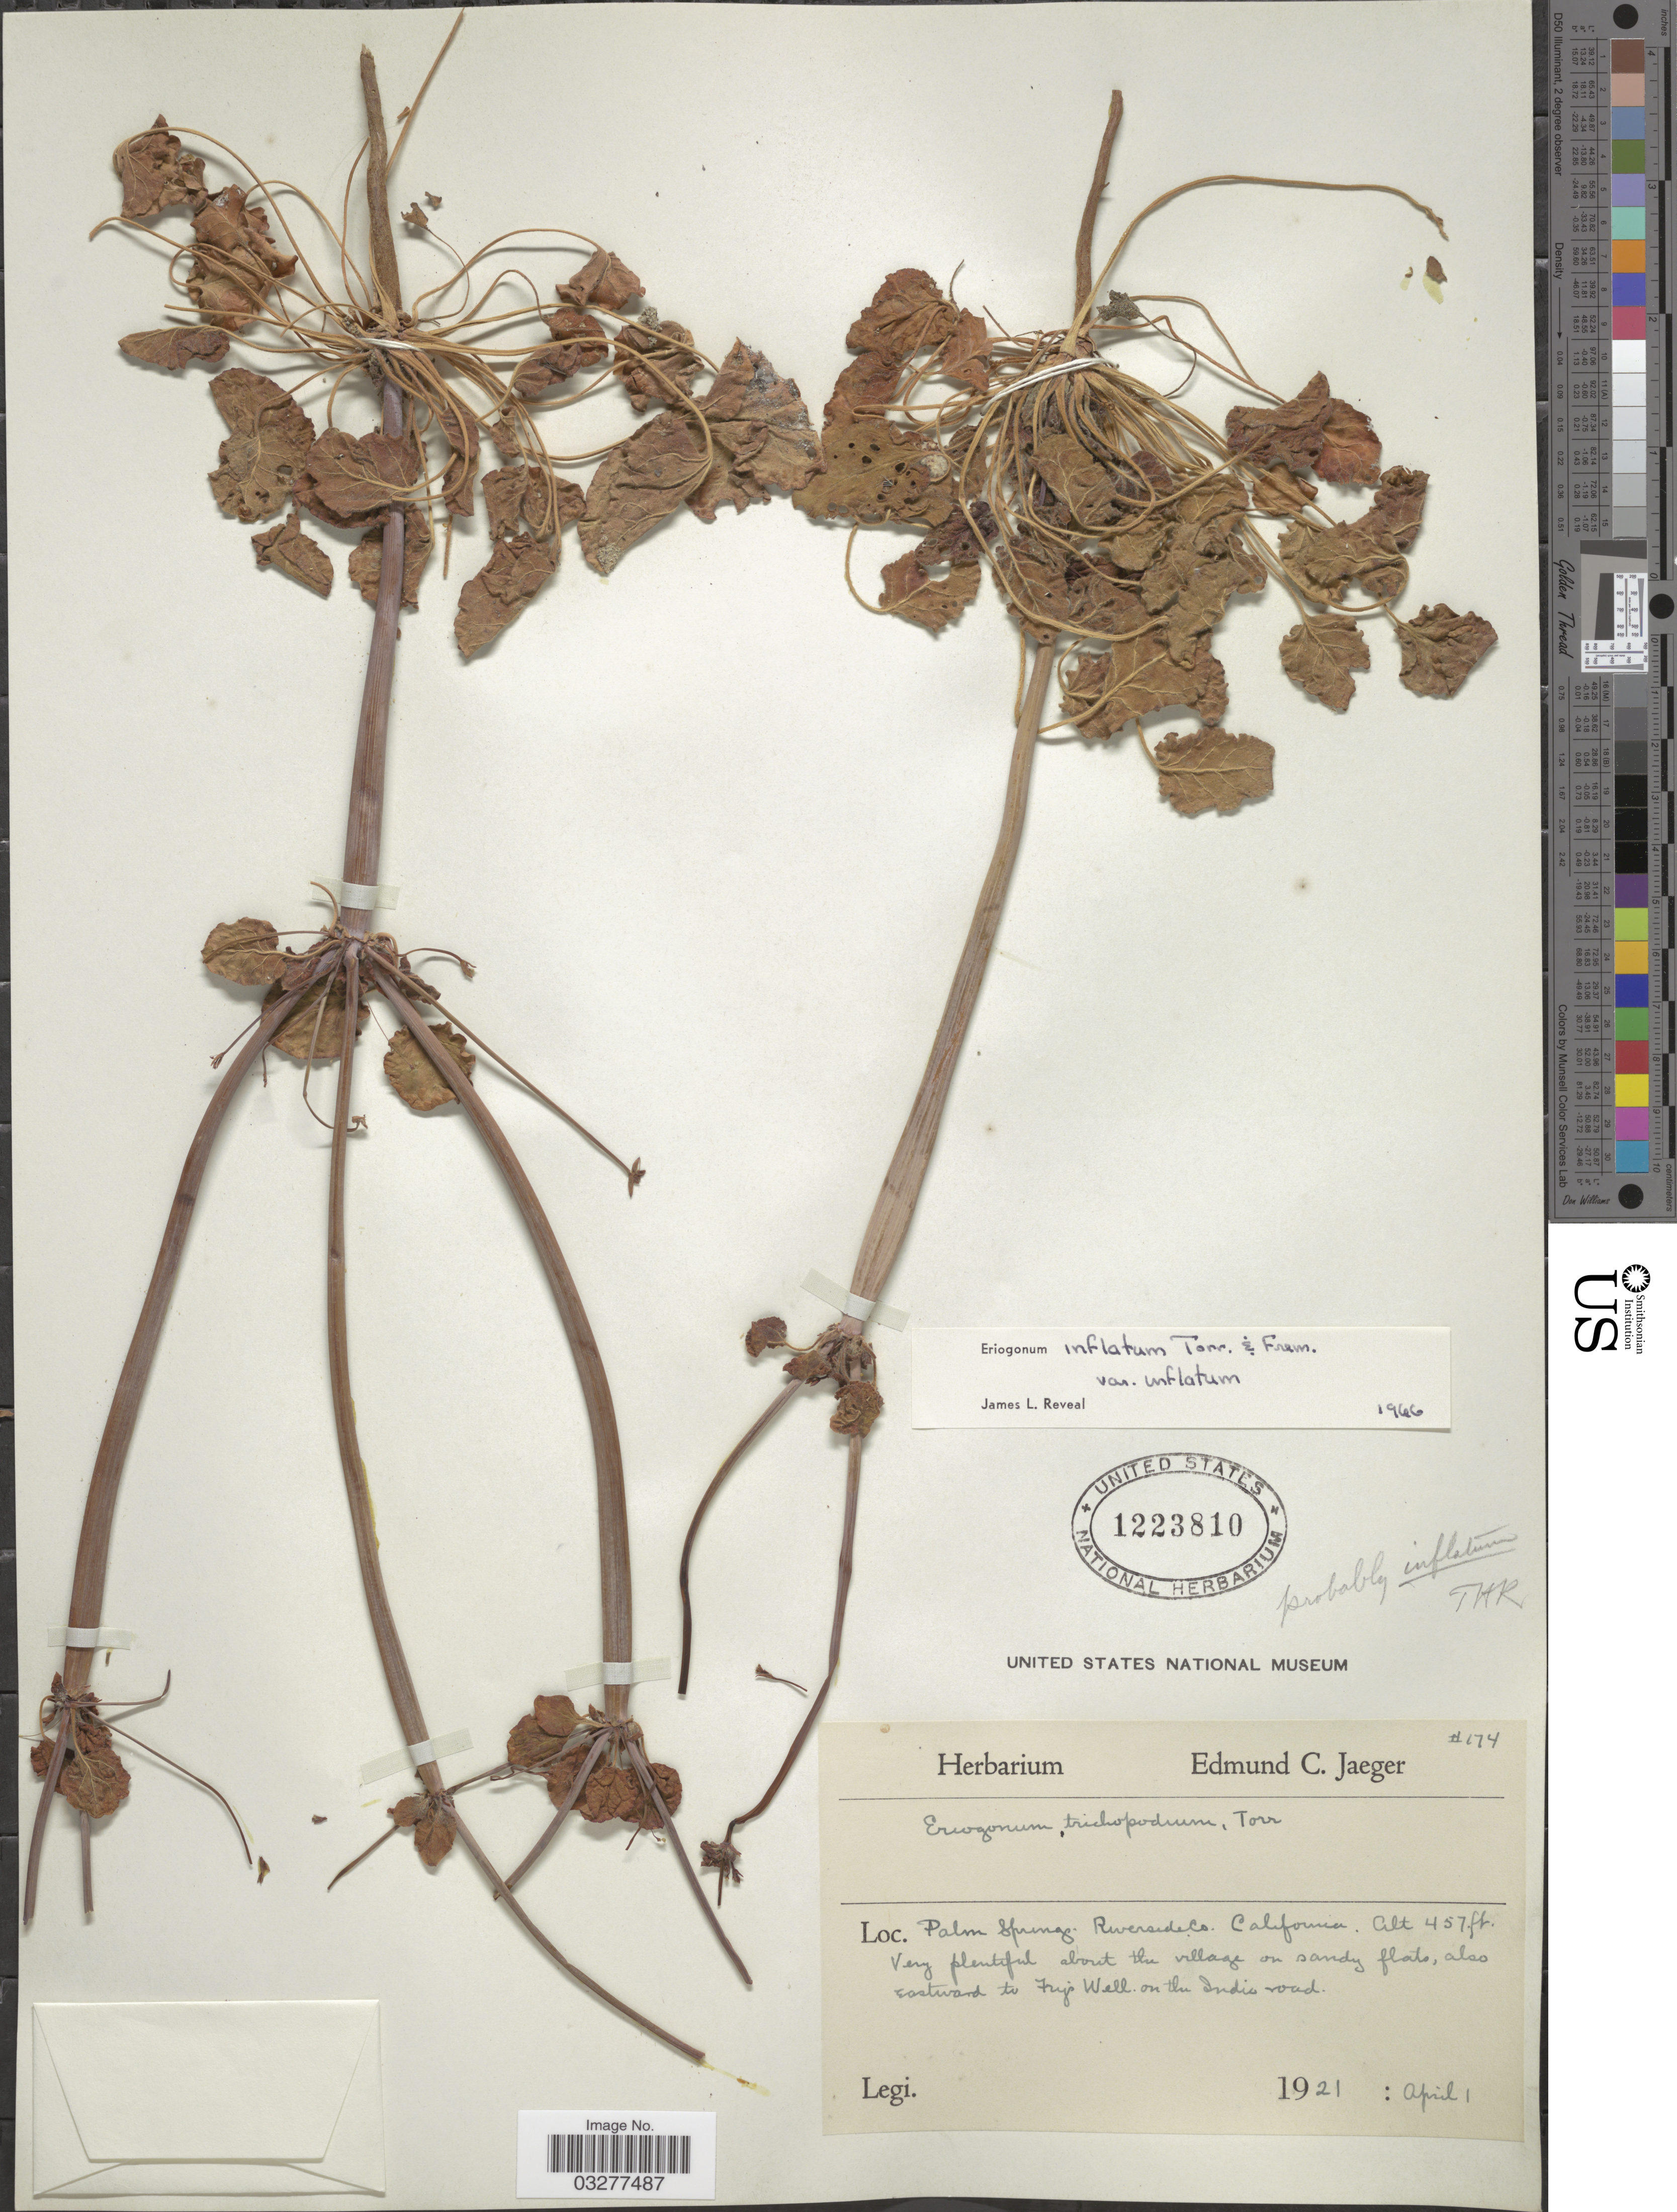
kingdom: Plantae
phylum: Tracheophyta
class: Magnoliopsida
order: Caryophyllales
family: Polygonaceae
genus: Eriogonum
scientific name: Eriogonum inflatum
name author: Torr. & Frém.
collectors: ex herb. E.C. Jaeger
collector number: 174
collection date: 1921-04-01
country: United States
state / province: California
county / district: Riverside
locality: Palm Spring. Riverside Co. Eastward to Fry's Well on the Indio road.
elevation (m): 139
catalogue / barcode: US 1223810